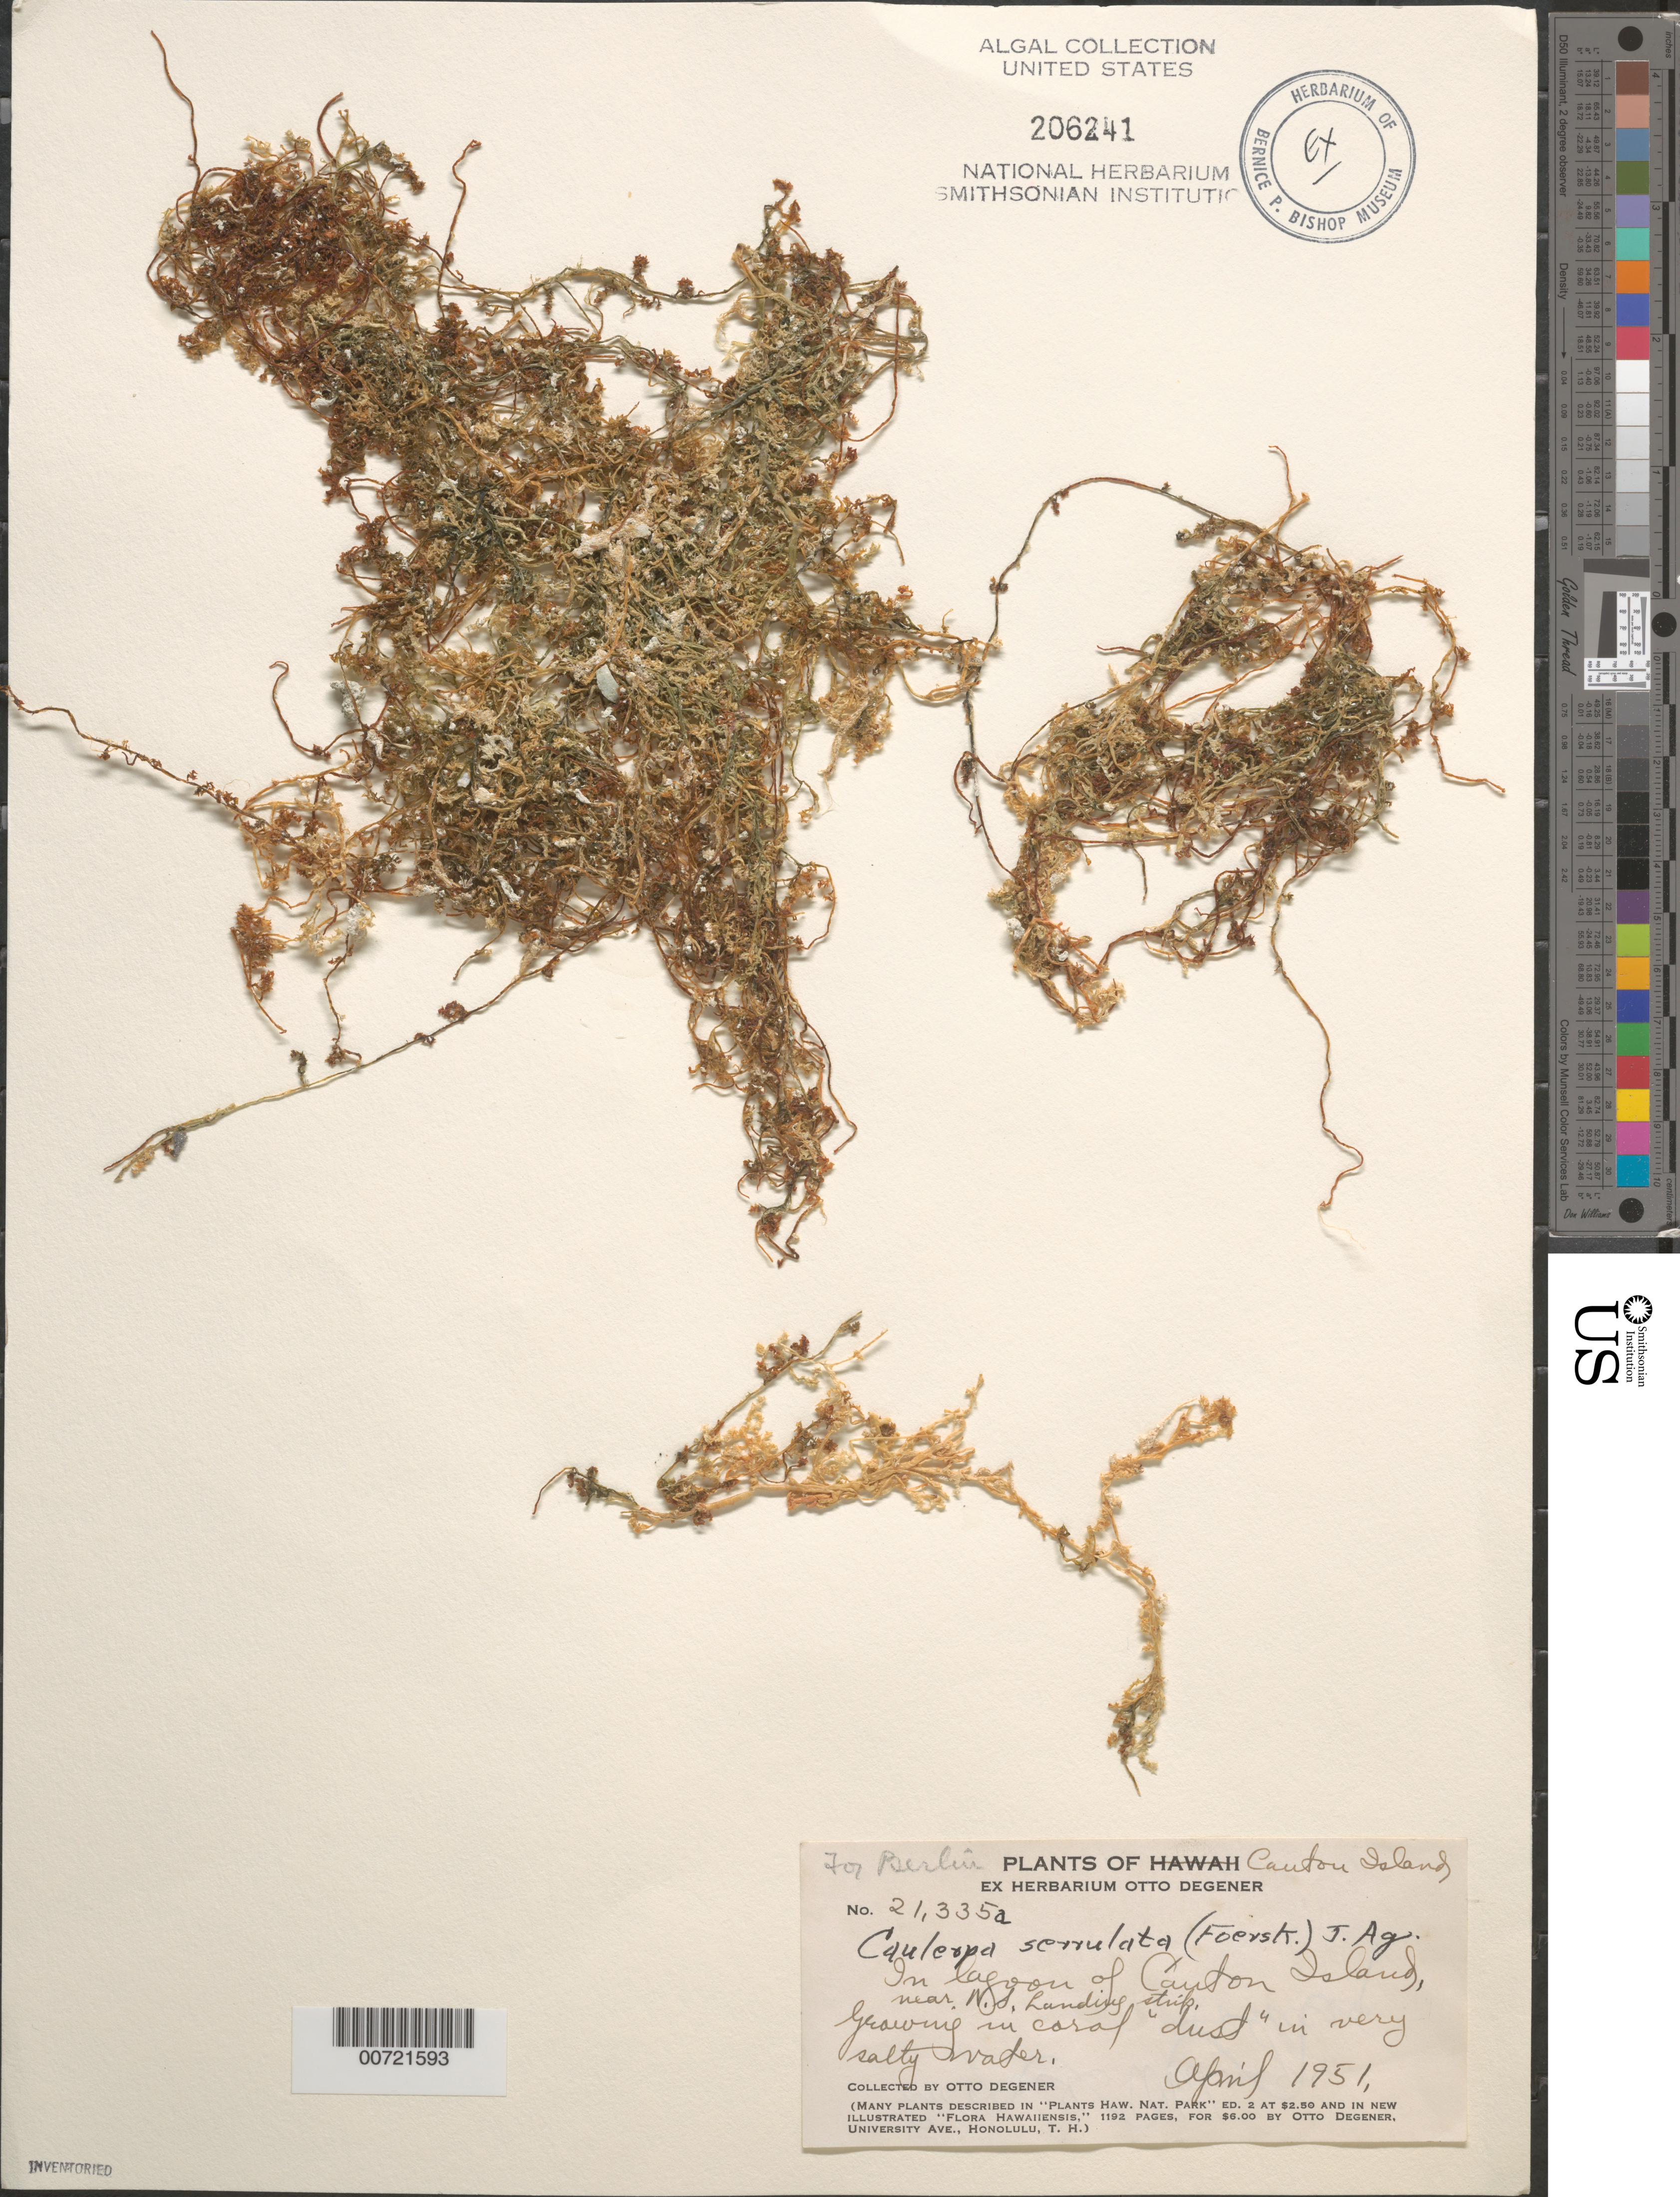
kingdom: Plantae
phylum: Chlorophyta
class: Ulvophyceae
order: Bryopsidales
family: Caulerpaceae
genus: Caulerpa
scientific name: Caulerpa serrulata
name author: (Forssk.) J. Agardh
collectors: O. Degener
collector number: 21335a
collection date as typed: Apr 1951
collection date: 1951-04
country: Kiribati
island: Kanton [Canton] Atoll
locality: Lagoon, near landing strip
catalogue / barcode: US 206241